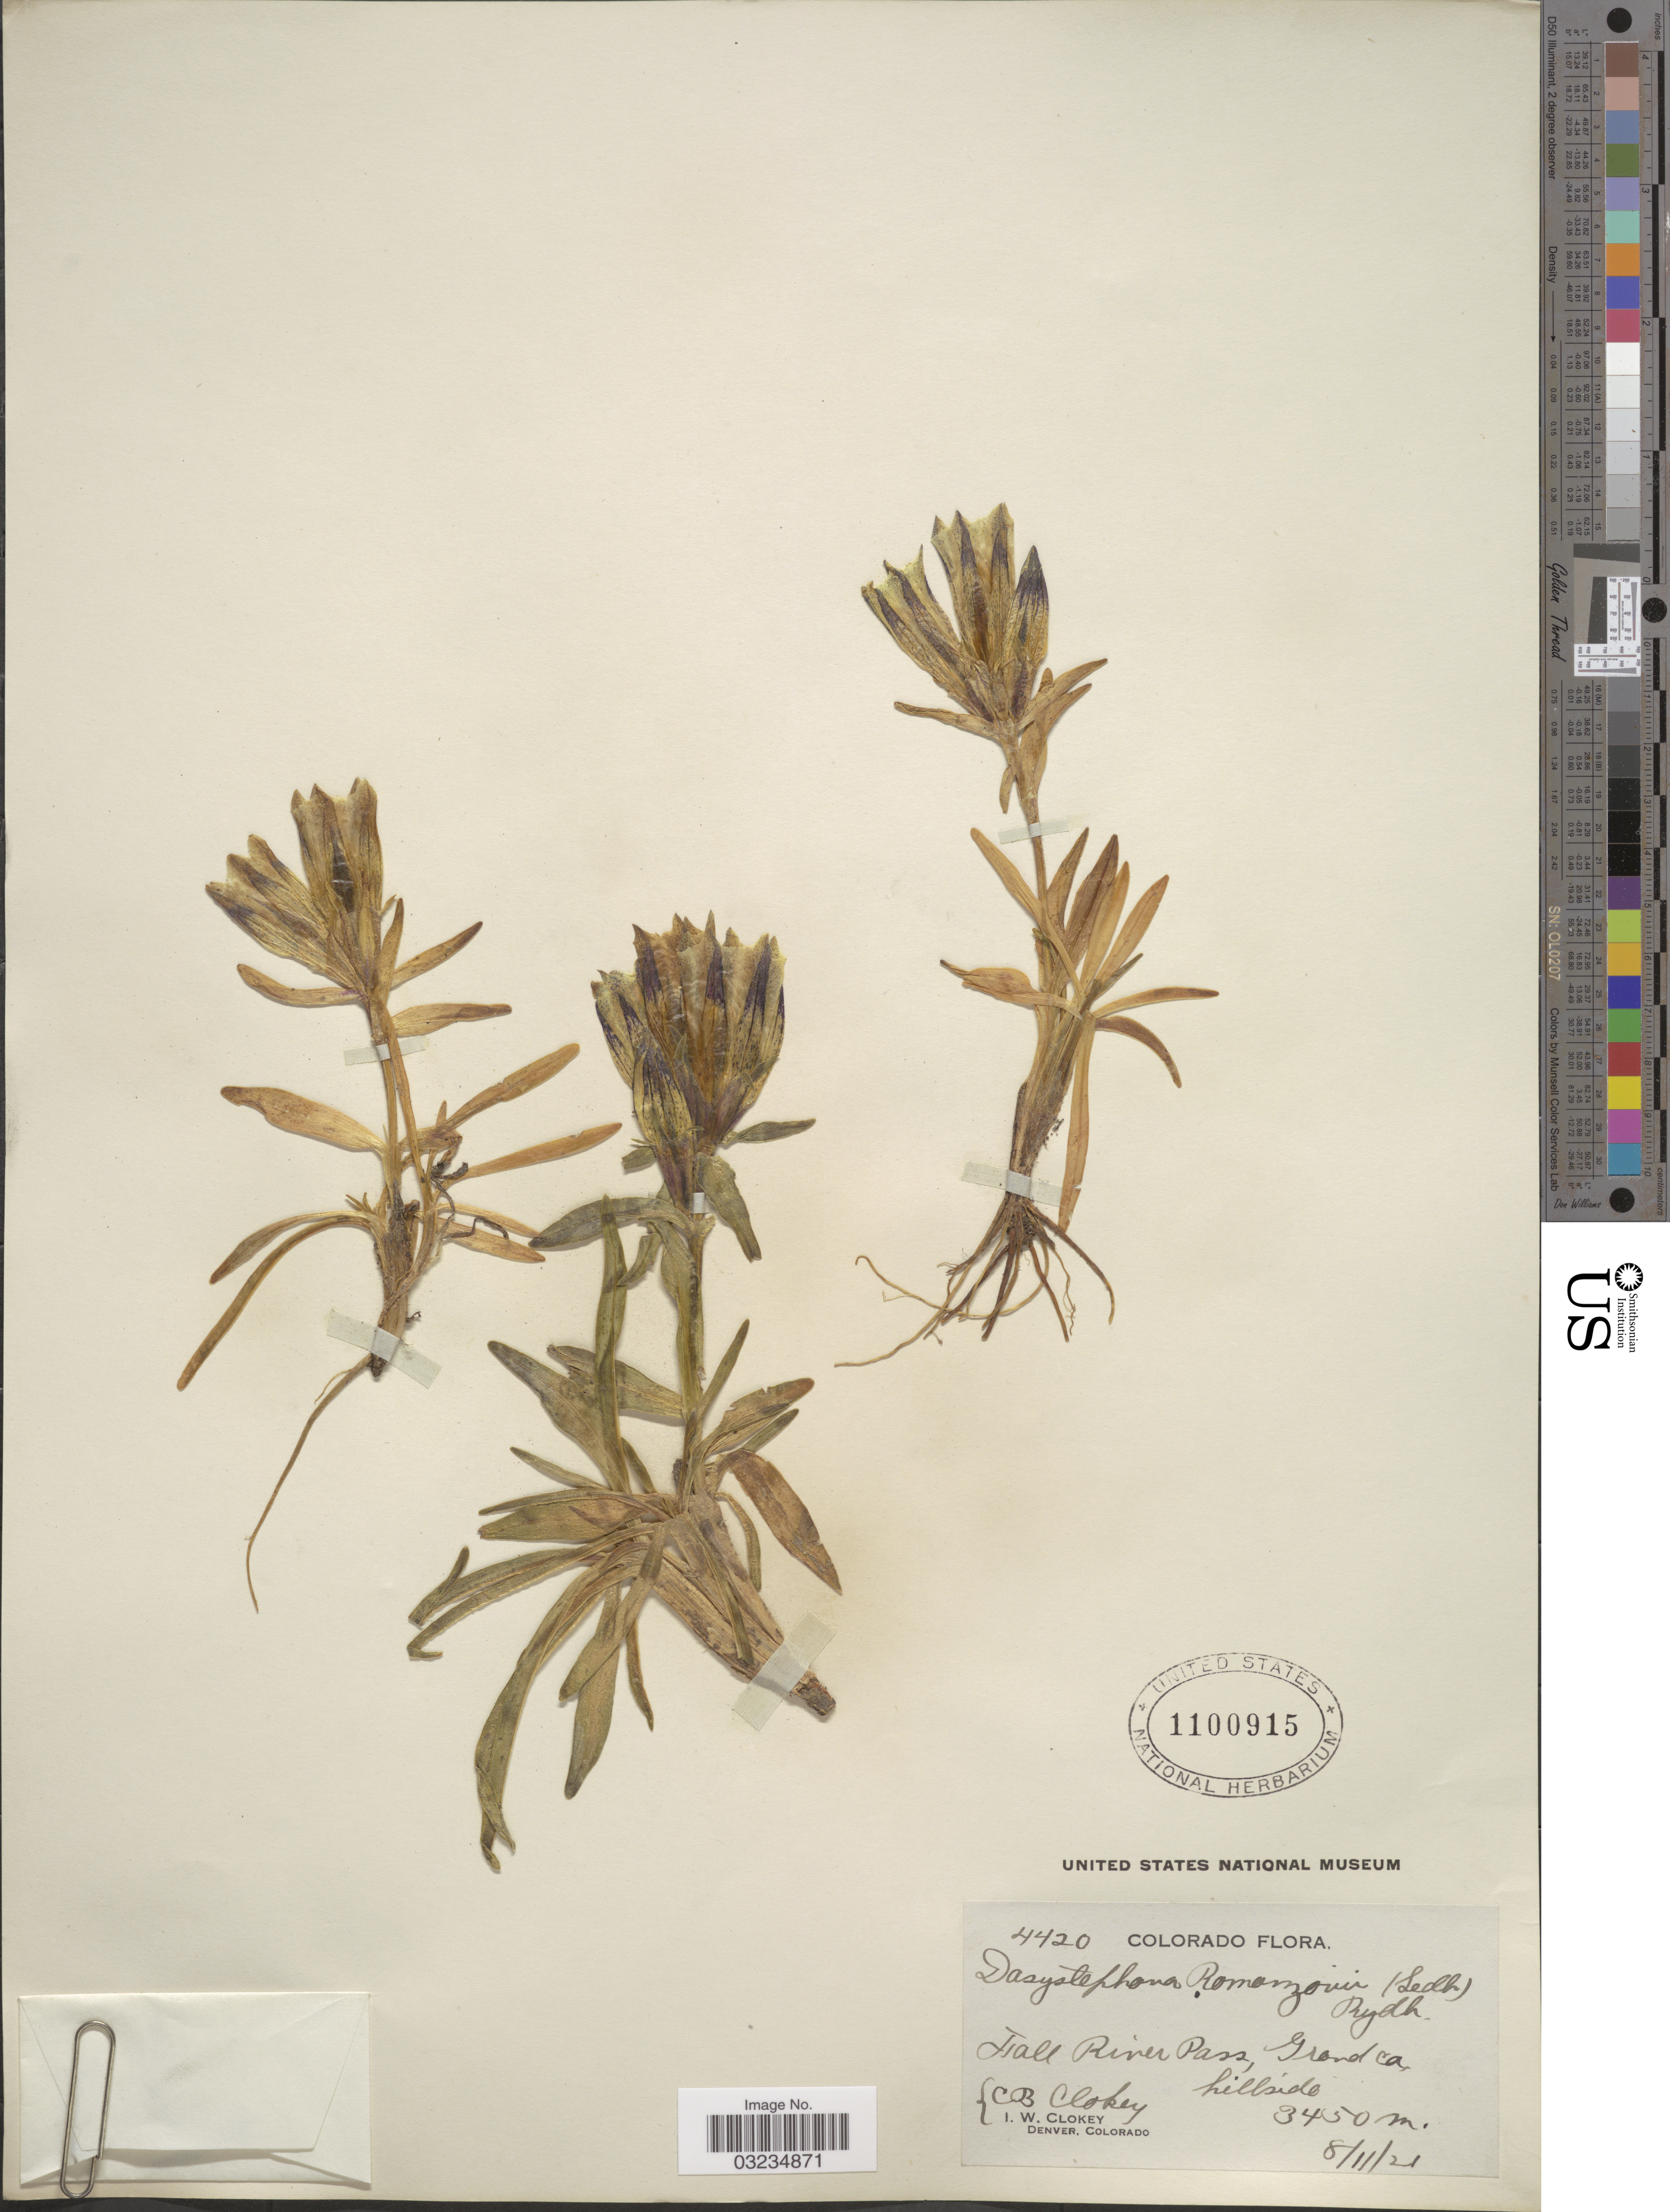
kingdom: Plantae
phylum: Tracheophyta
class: Magnoliopsida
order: Gentianales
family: Gentianaceae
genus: Gentiana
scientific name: Gentiana romanzovii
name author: Ledeb. ex Bunge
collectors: C. Clokey & I. W. Clokey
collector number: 4420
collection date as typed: Transcribed d/m/y: 11/8/21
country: United States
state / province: Colorado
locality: Fall River Pass, Grand Co., hillside.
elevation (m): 3450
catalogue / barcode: US 1100915